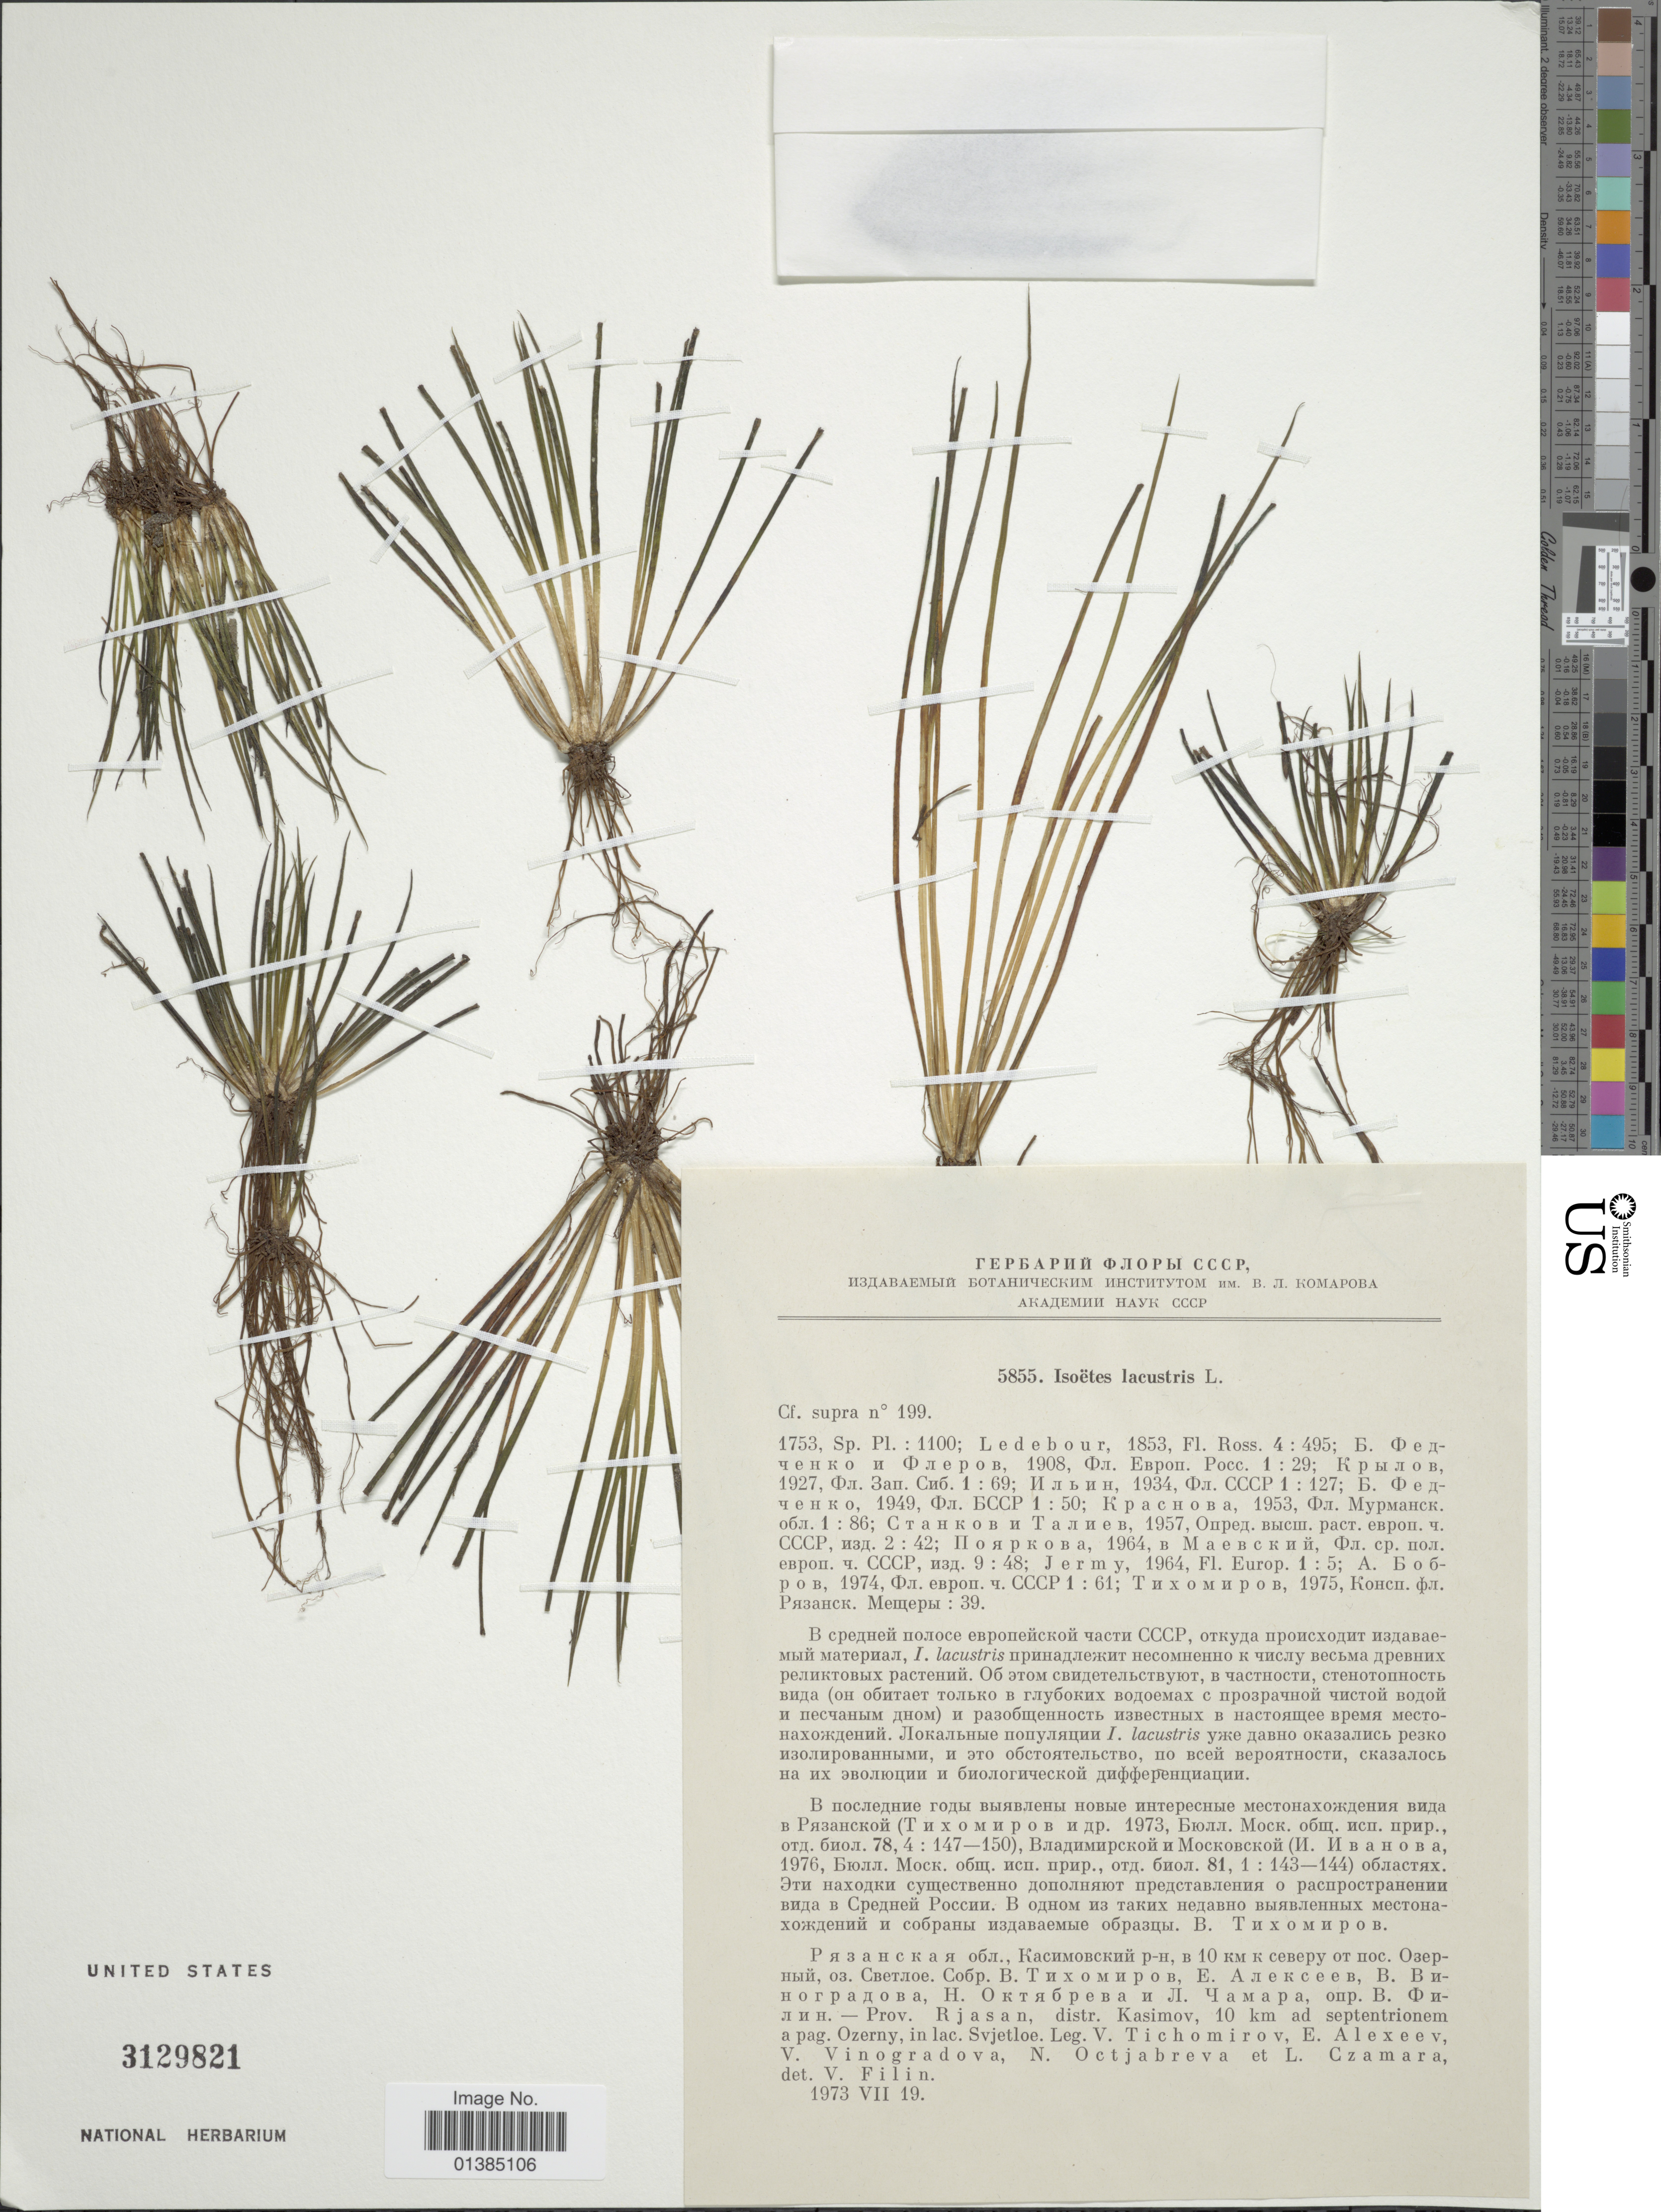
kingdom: Plantae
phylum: Tracheophyta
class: Lycopodiopsida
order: Isoetales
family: Isoetaceae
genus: Isoetes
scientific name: Isoetes lacustris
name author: L.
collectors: V. Tichomirov, E. B. Alexeev, V. Vinogradova, N. Octjabreva & L. Czamara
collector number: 5855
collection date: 1973-07-19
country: Russian Federation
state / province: Ryazan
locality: Prov. Rjasan, distr. Kasimov, 10 km ad septentrionem a pag. Ozerny, in lac. Svjetloe.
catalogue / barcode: US 3129821